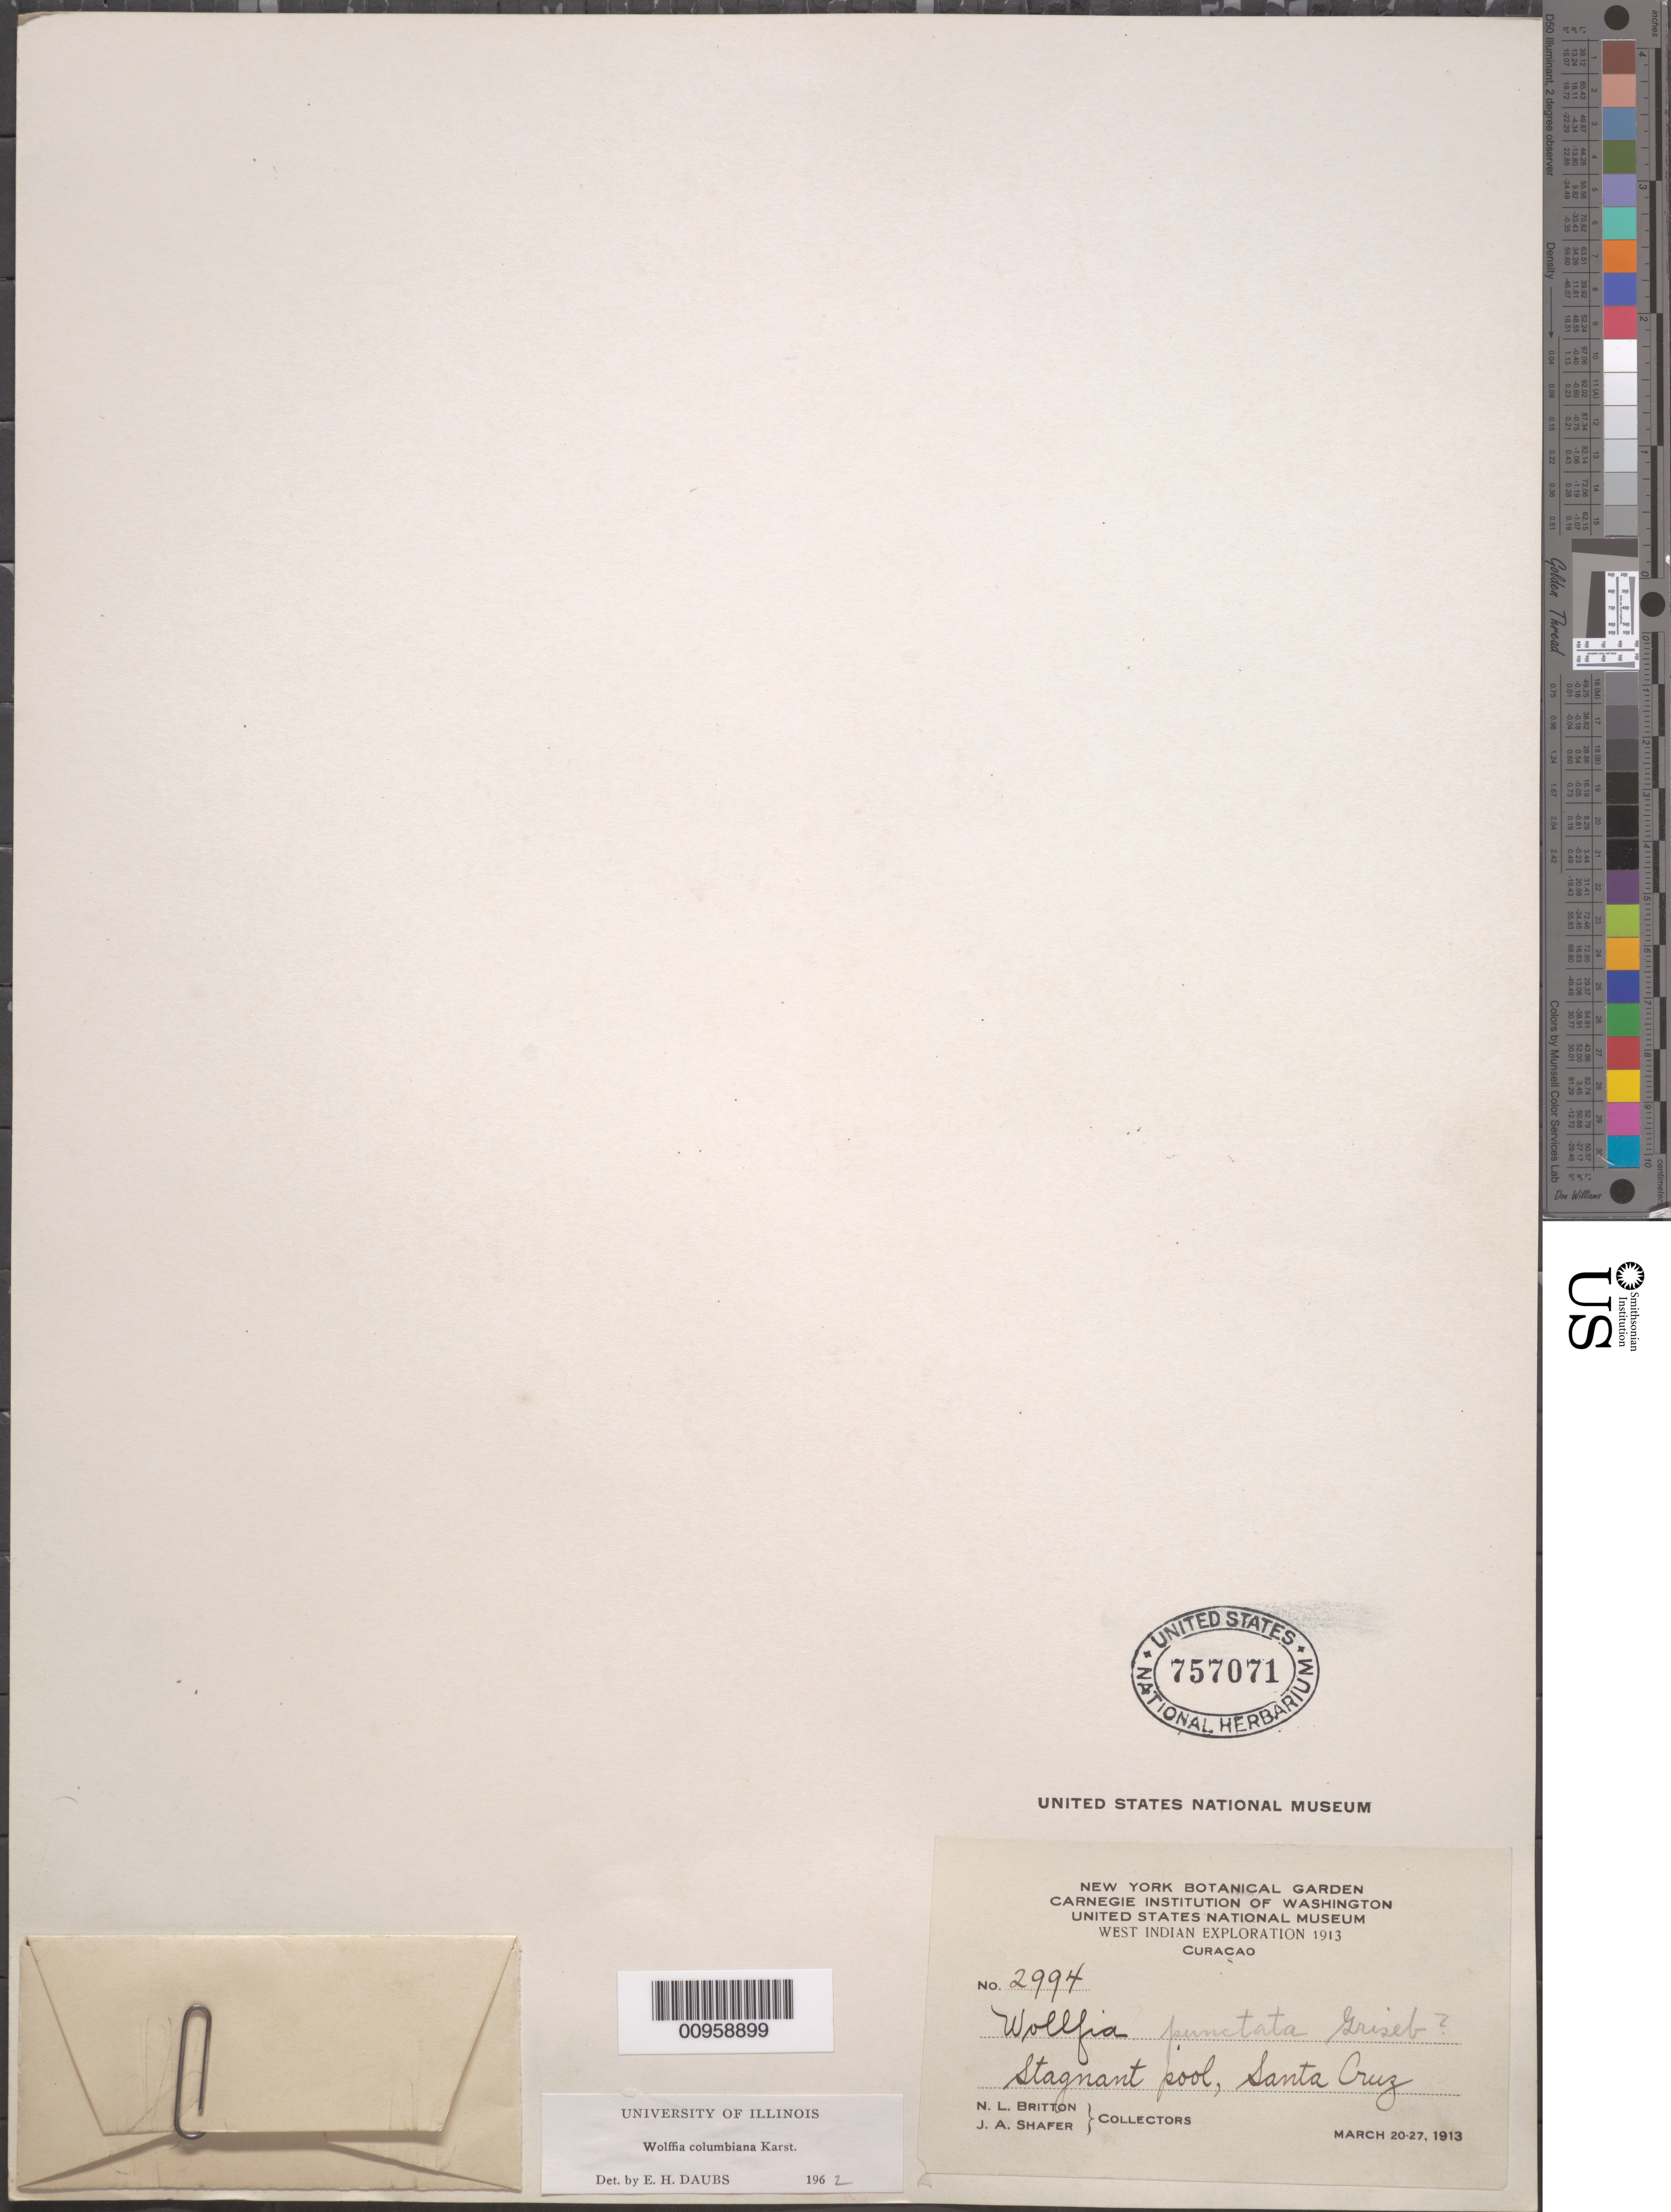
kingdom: Plantae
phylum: Tracheophyta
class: Liliopsida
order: Alismatales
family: Araceae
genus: Wolffia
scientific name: Wolffia columbiana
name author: H. Karst.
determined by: Daubs, E. H.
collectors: N. Britton & J. A. Shafer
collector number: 2994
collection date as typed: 20 Mar 1913 to 27 Mar 1913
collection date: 1913-03-20/1913-03-27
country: Curaçao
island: Curaçao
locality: Santa Cruz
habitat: Stagnant pool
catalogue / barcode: US 757071